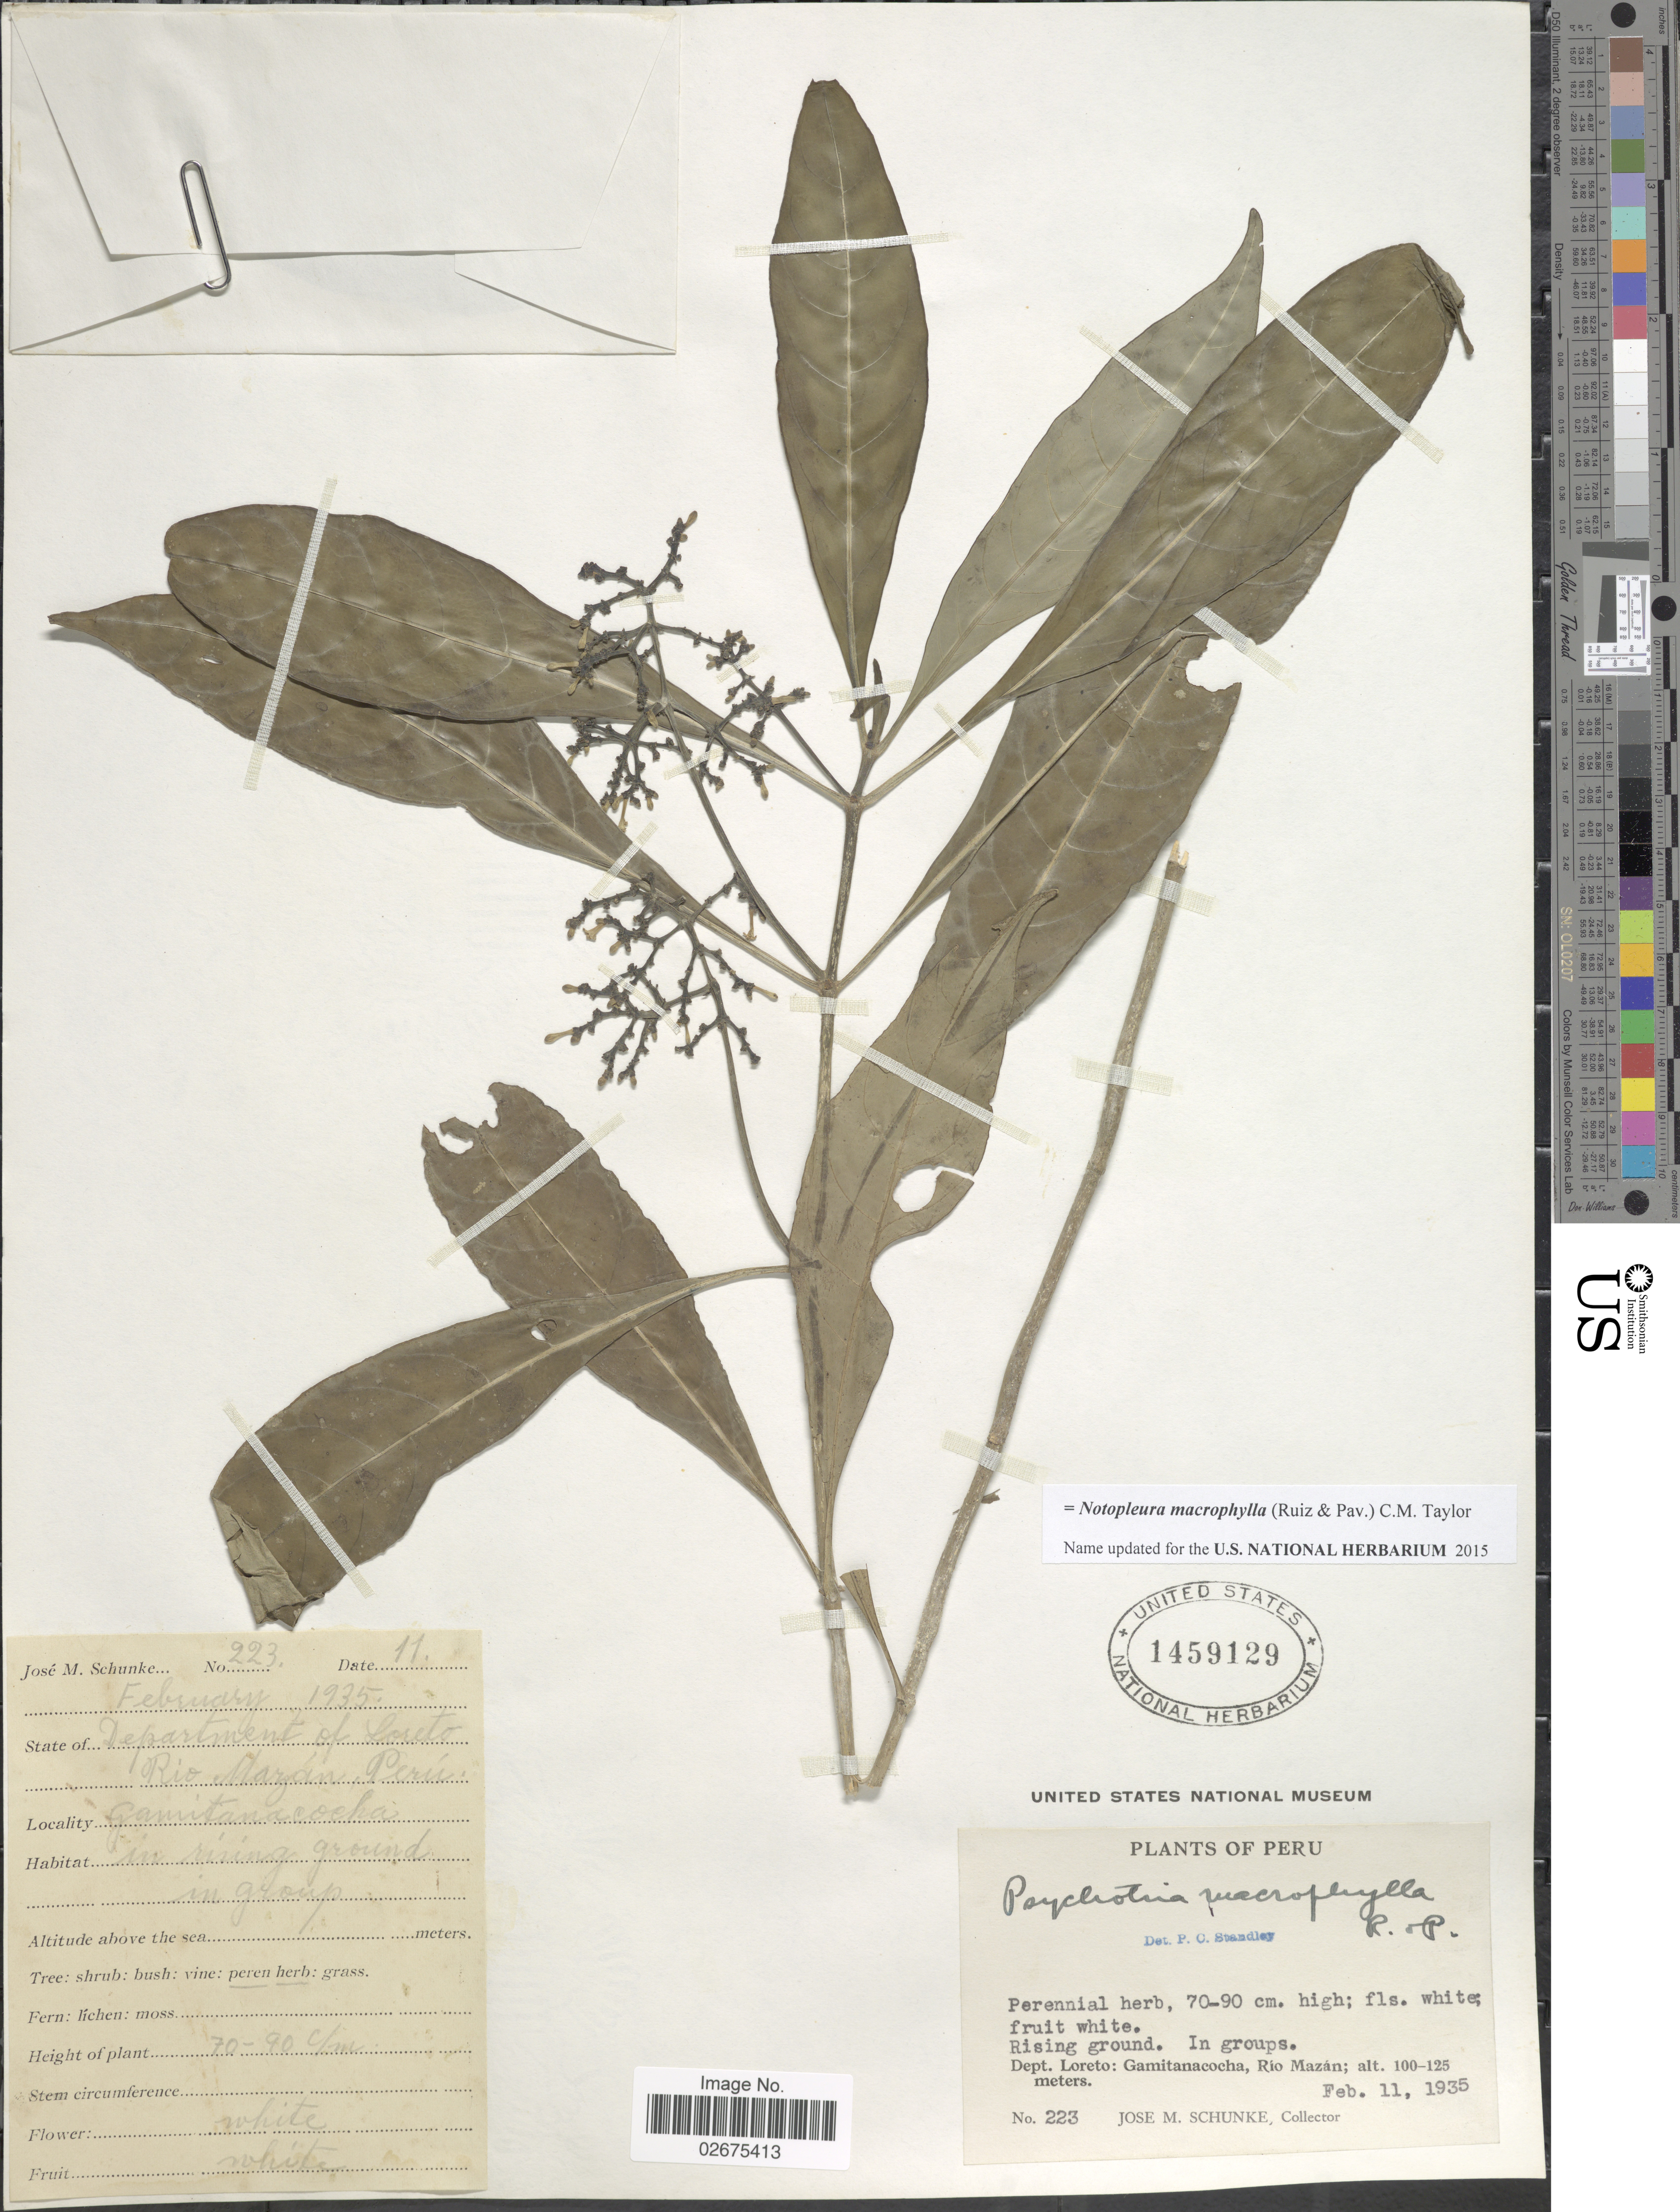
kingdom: Plantae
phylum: Tracheophyta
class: Magnoliopsida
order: Gentianales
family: Rubiaceae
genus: Notopleura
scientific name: Notopleura macrophylla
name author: (Ruiz & Pav.) C.M. Taylor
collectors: J. M. Schunke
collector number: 223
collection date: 1935-02-11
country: Peru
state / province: Loreto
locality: Gamitanacocha, Rio Mazan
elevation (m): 100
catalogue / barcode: US 1459129